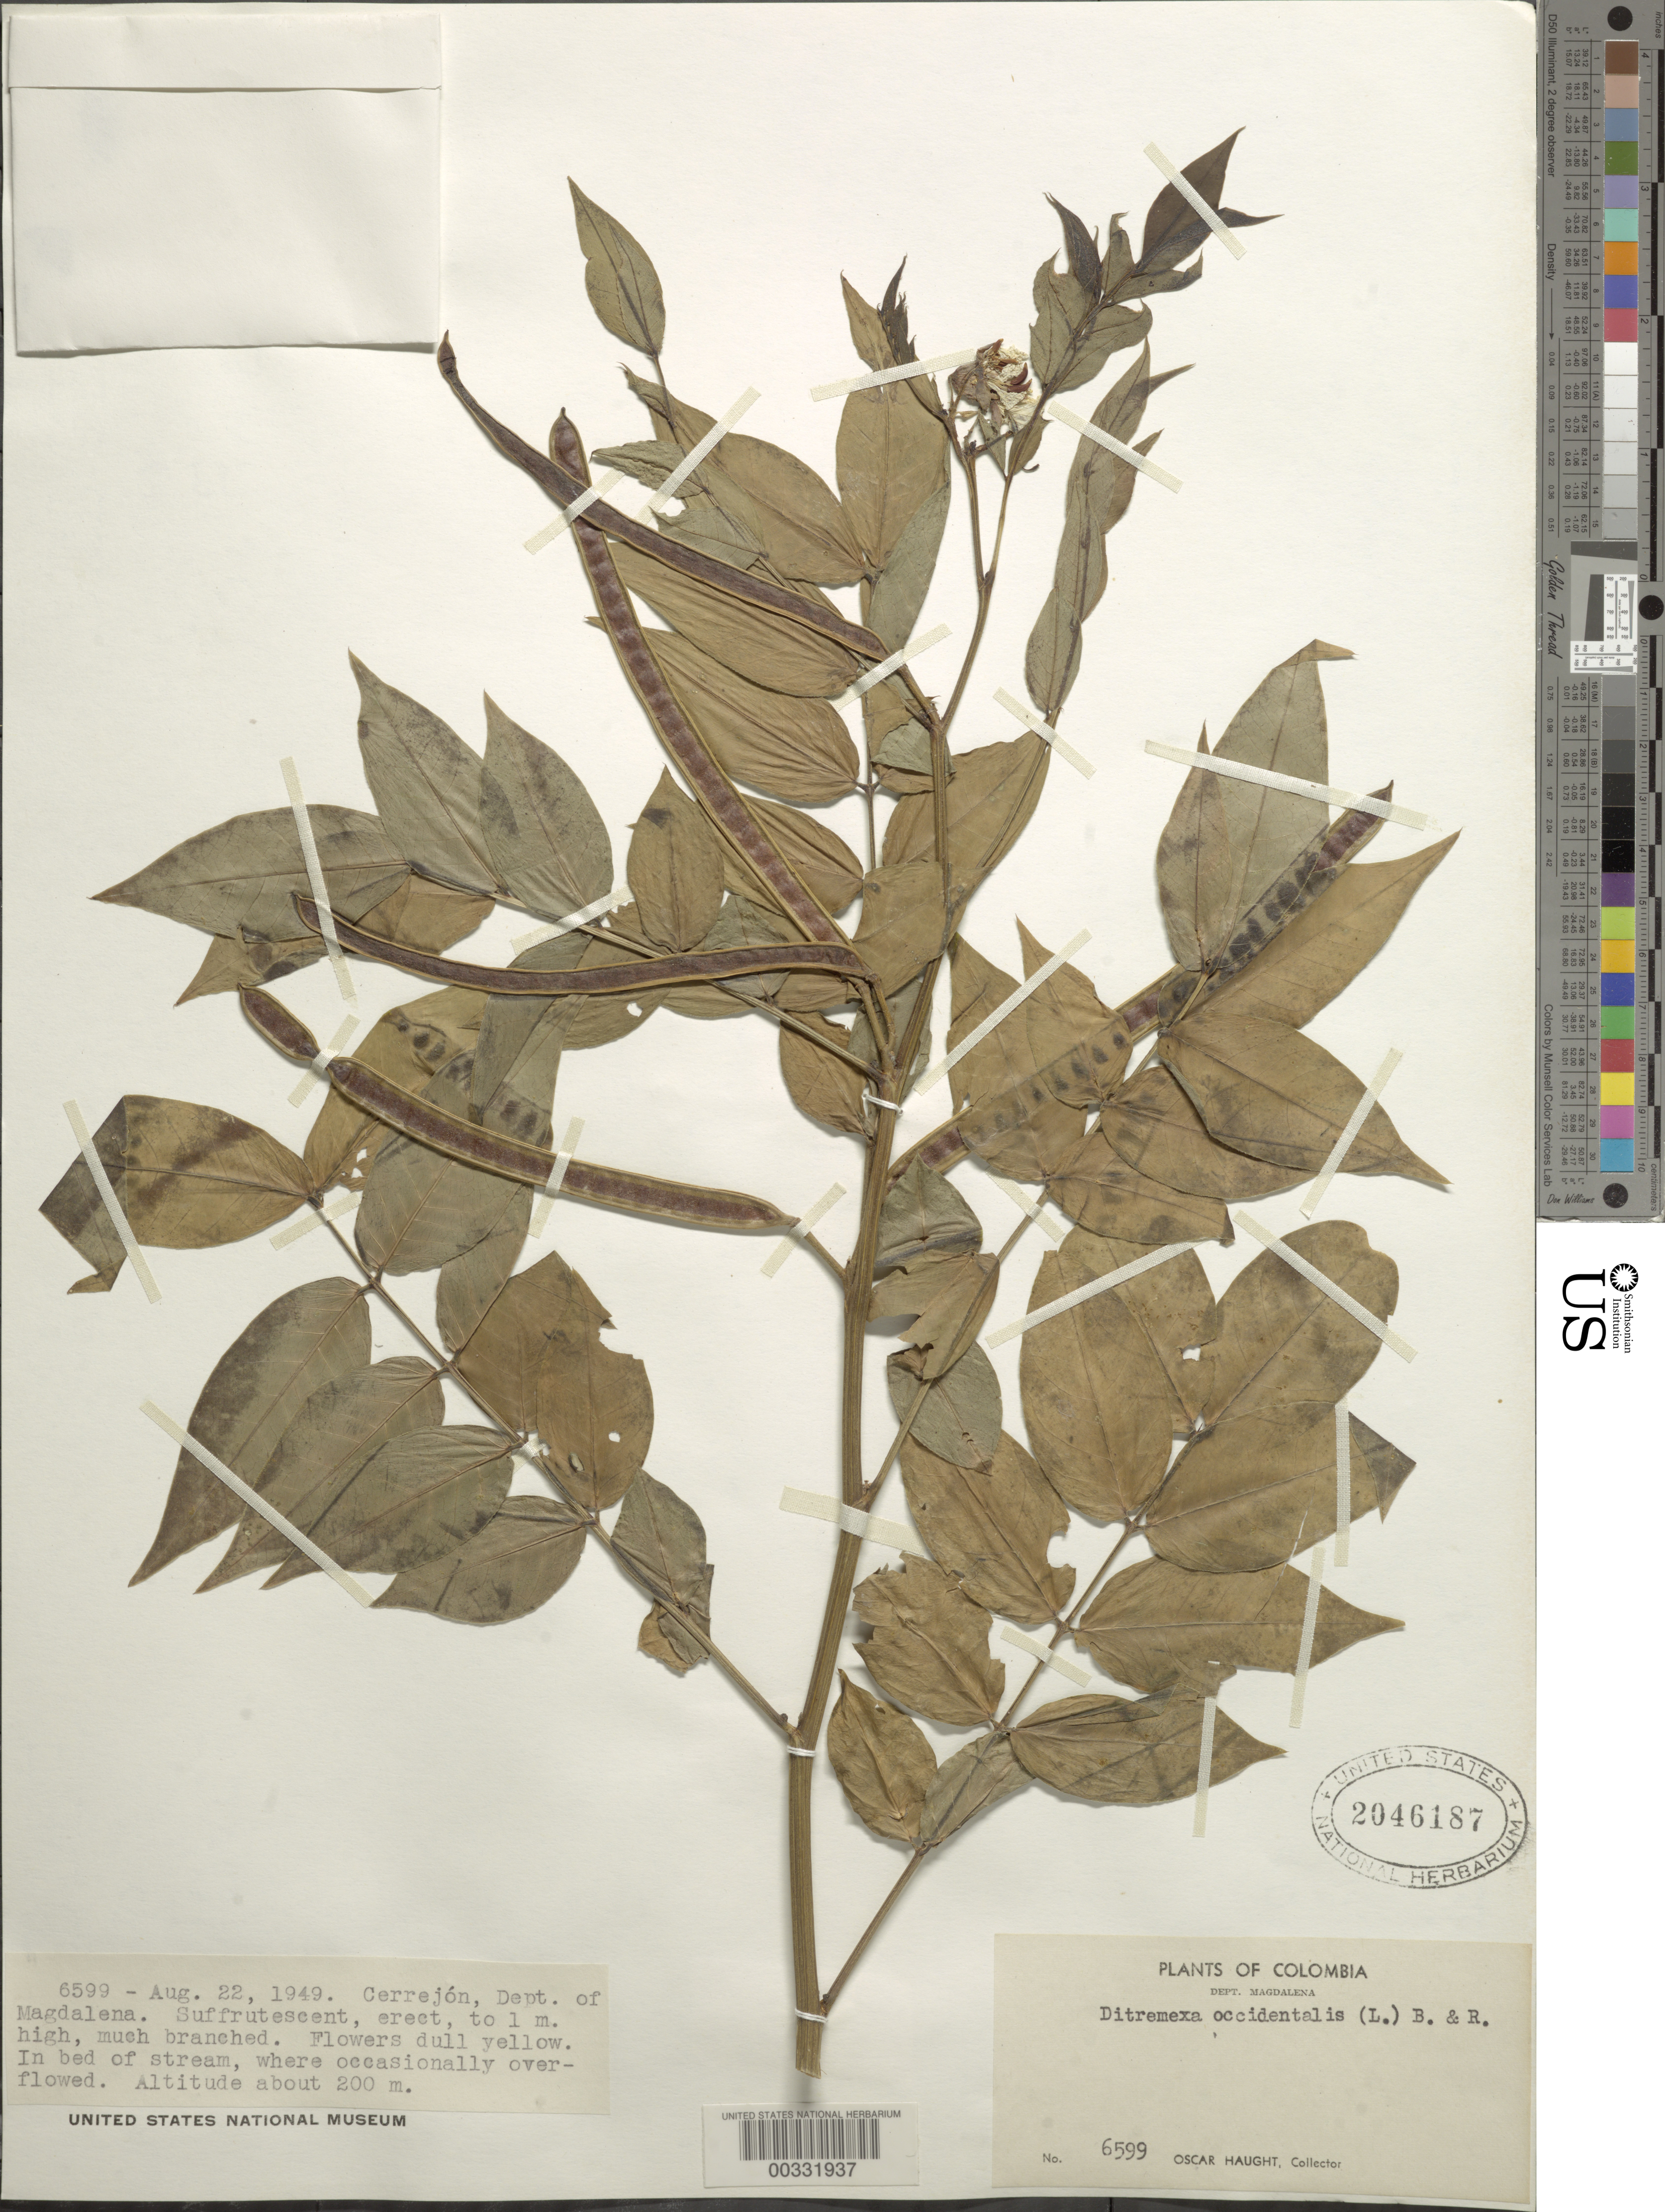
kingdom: Plantae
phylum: Tracheophyta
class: Magnoliopsida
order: Fabales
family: Fabaceae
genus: Senna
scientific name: Senna occidentalis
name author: (L.) Link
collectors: O. L. Haught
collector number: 6599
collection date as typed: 22 Aug 1949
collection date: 1949-08-22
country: Colombia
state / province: Magdalena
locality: Cerrejon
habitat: In bed of stream, where occasionally overflowed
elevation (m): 200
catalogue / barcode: US 2046187